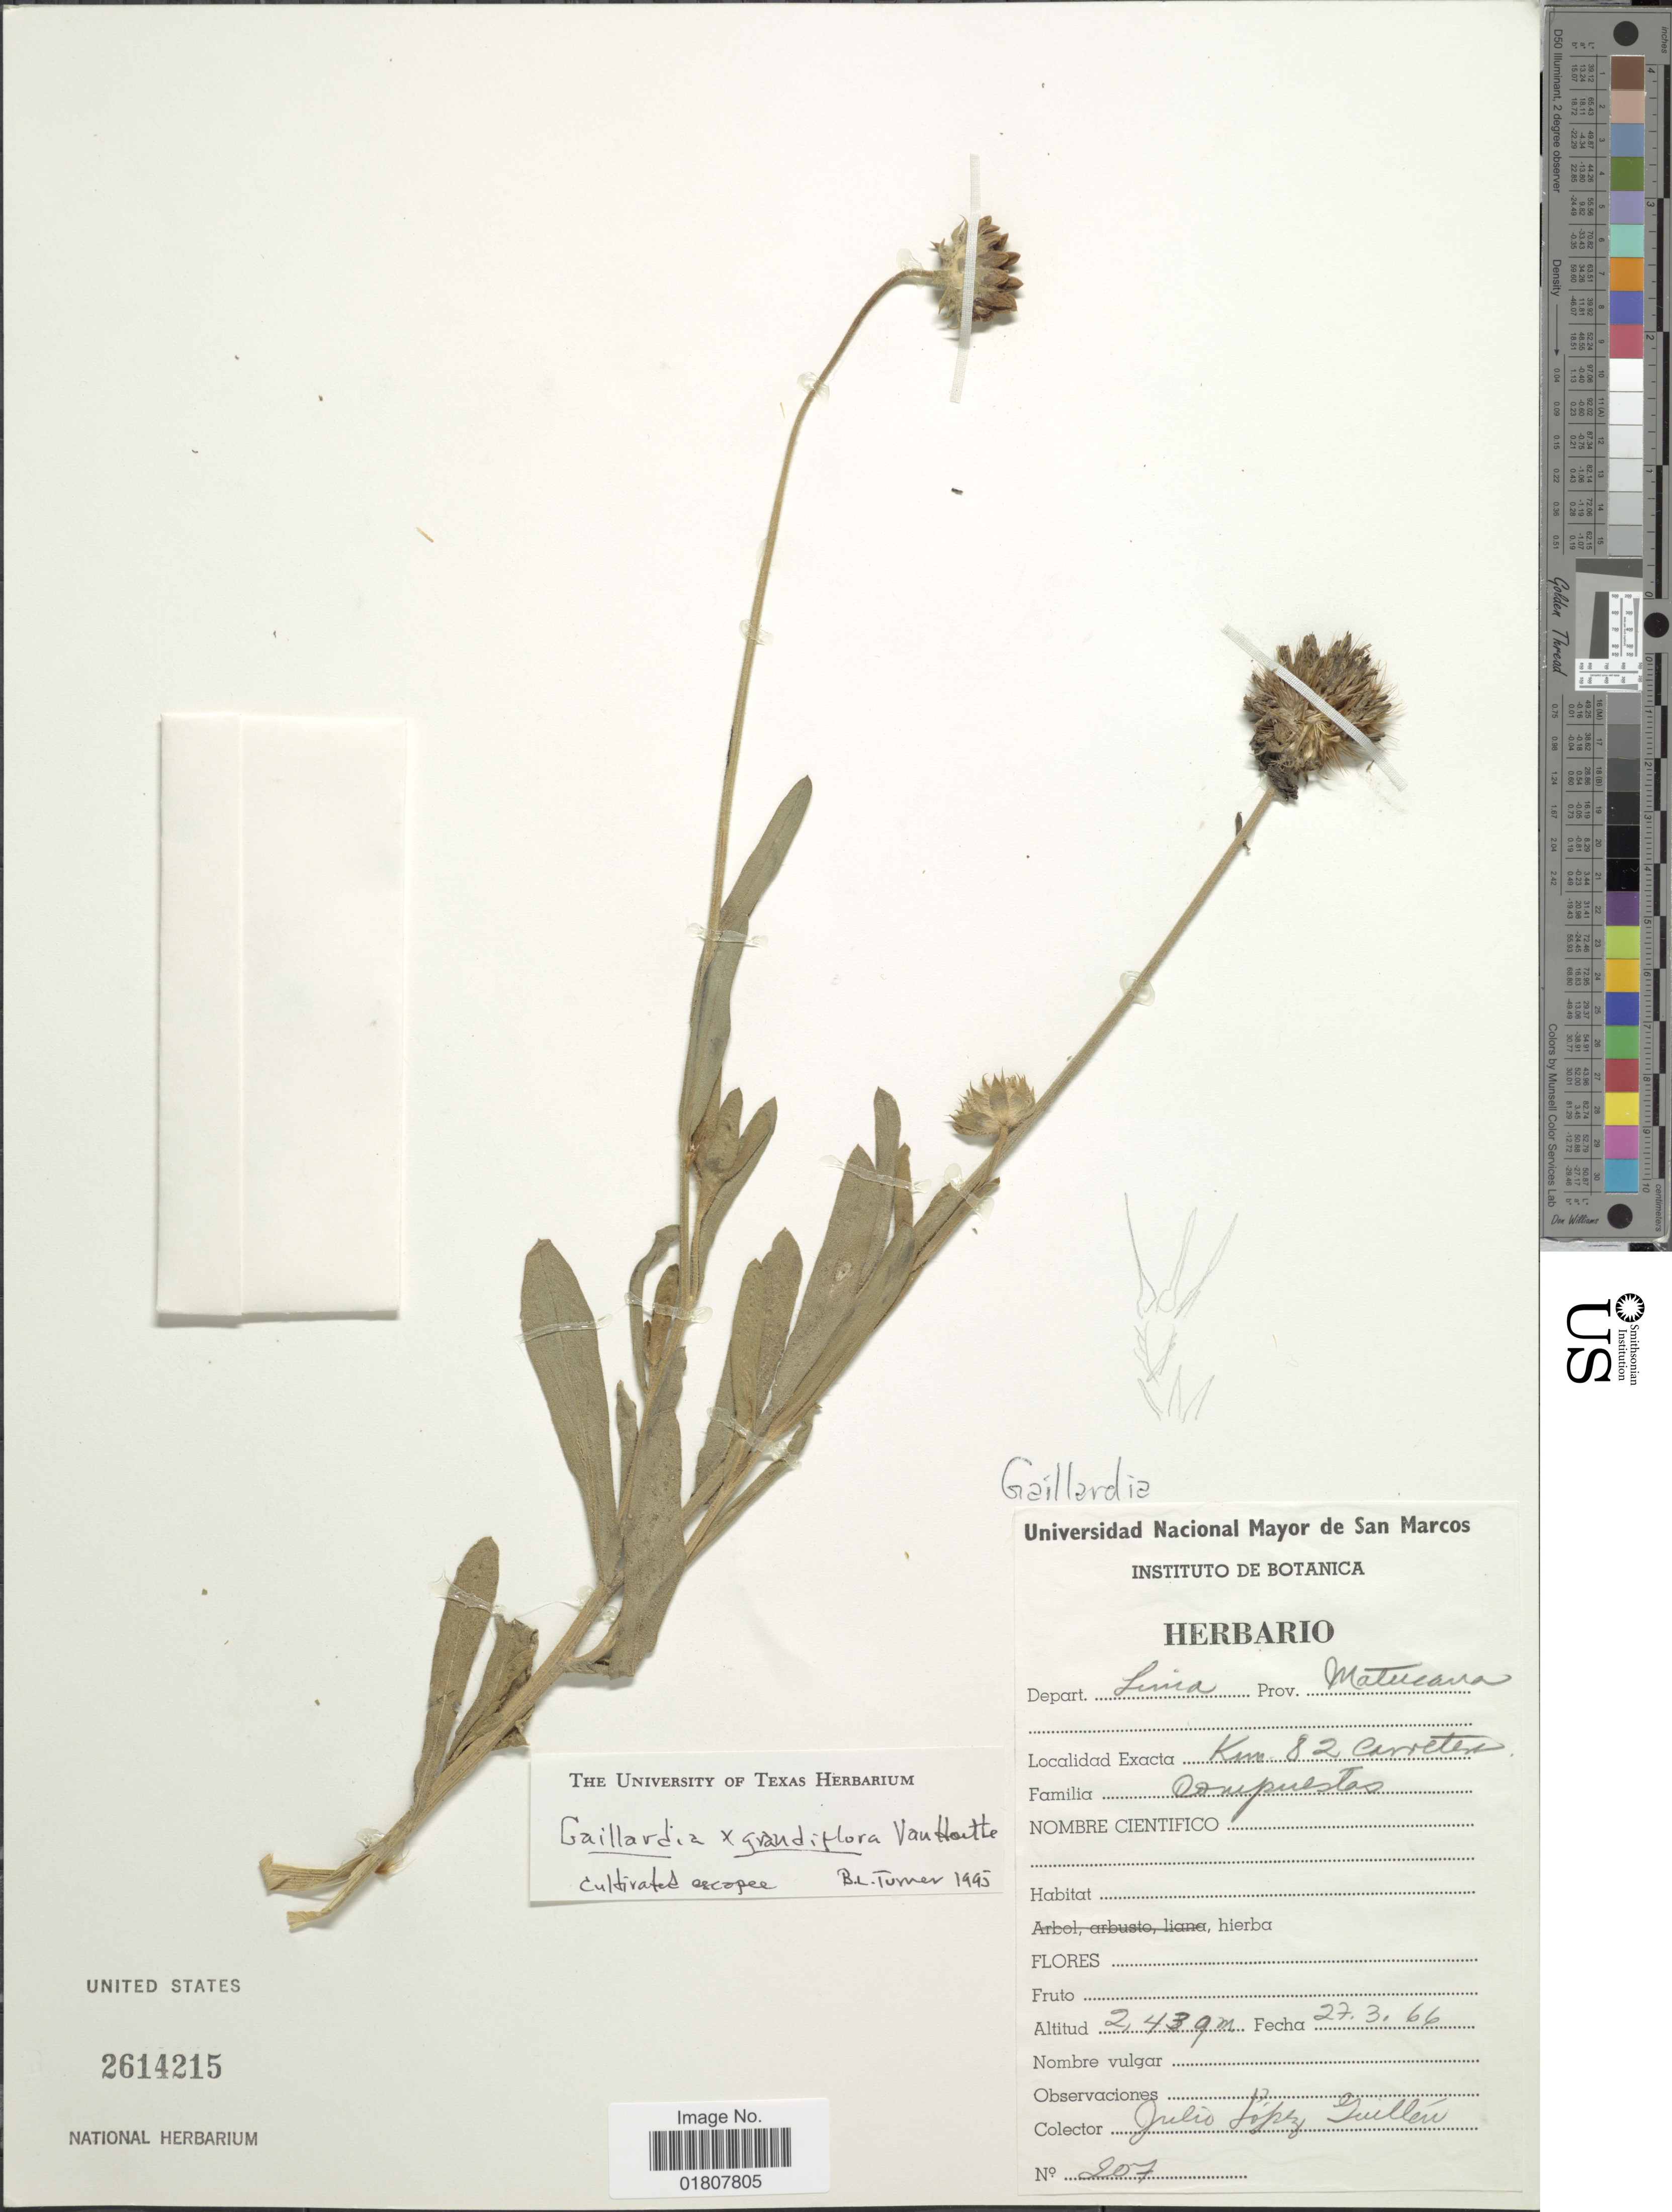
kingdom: Plantae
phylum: Tracheophyta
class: Magnoliopsida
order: Asterales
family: Asteraceae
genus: Gaillardia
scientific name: Gaillardia x grandiflora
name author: Van Houten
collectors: J. López Guillén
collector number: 207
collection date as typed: Transcribed d/m/y: 27/3/66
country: Peru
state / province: Lima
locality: Km. 82 Carretera, Prov. Matucana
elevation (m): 2439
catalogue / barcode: US 2614215